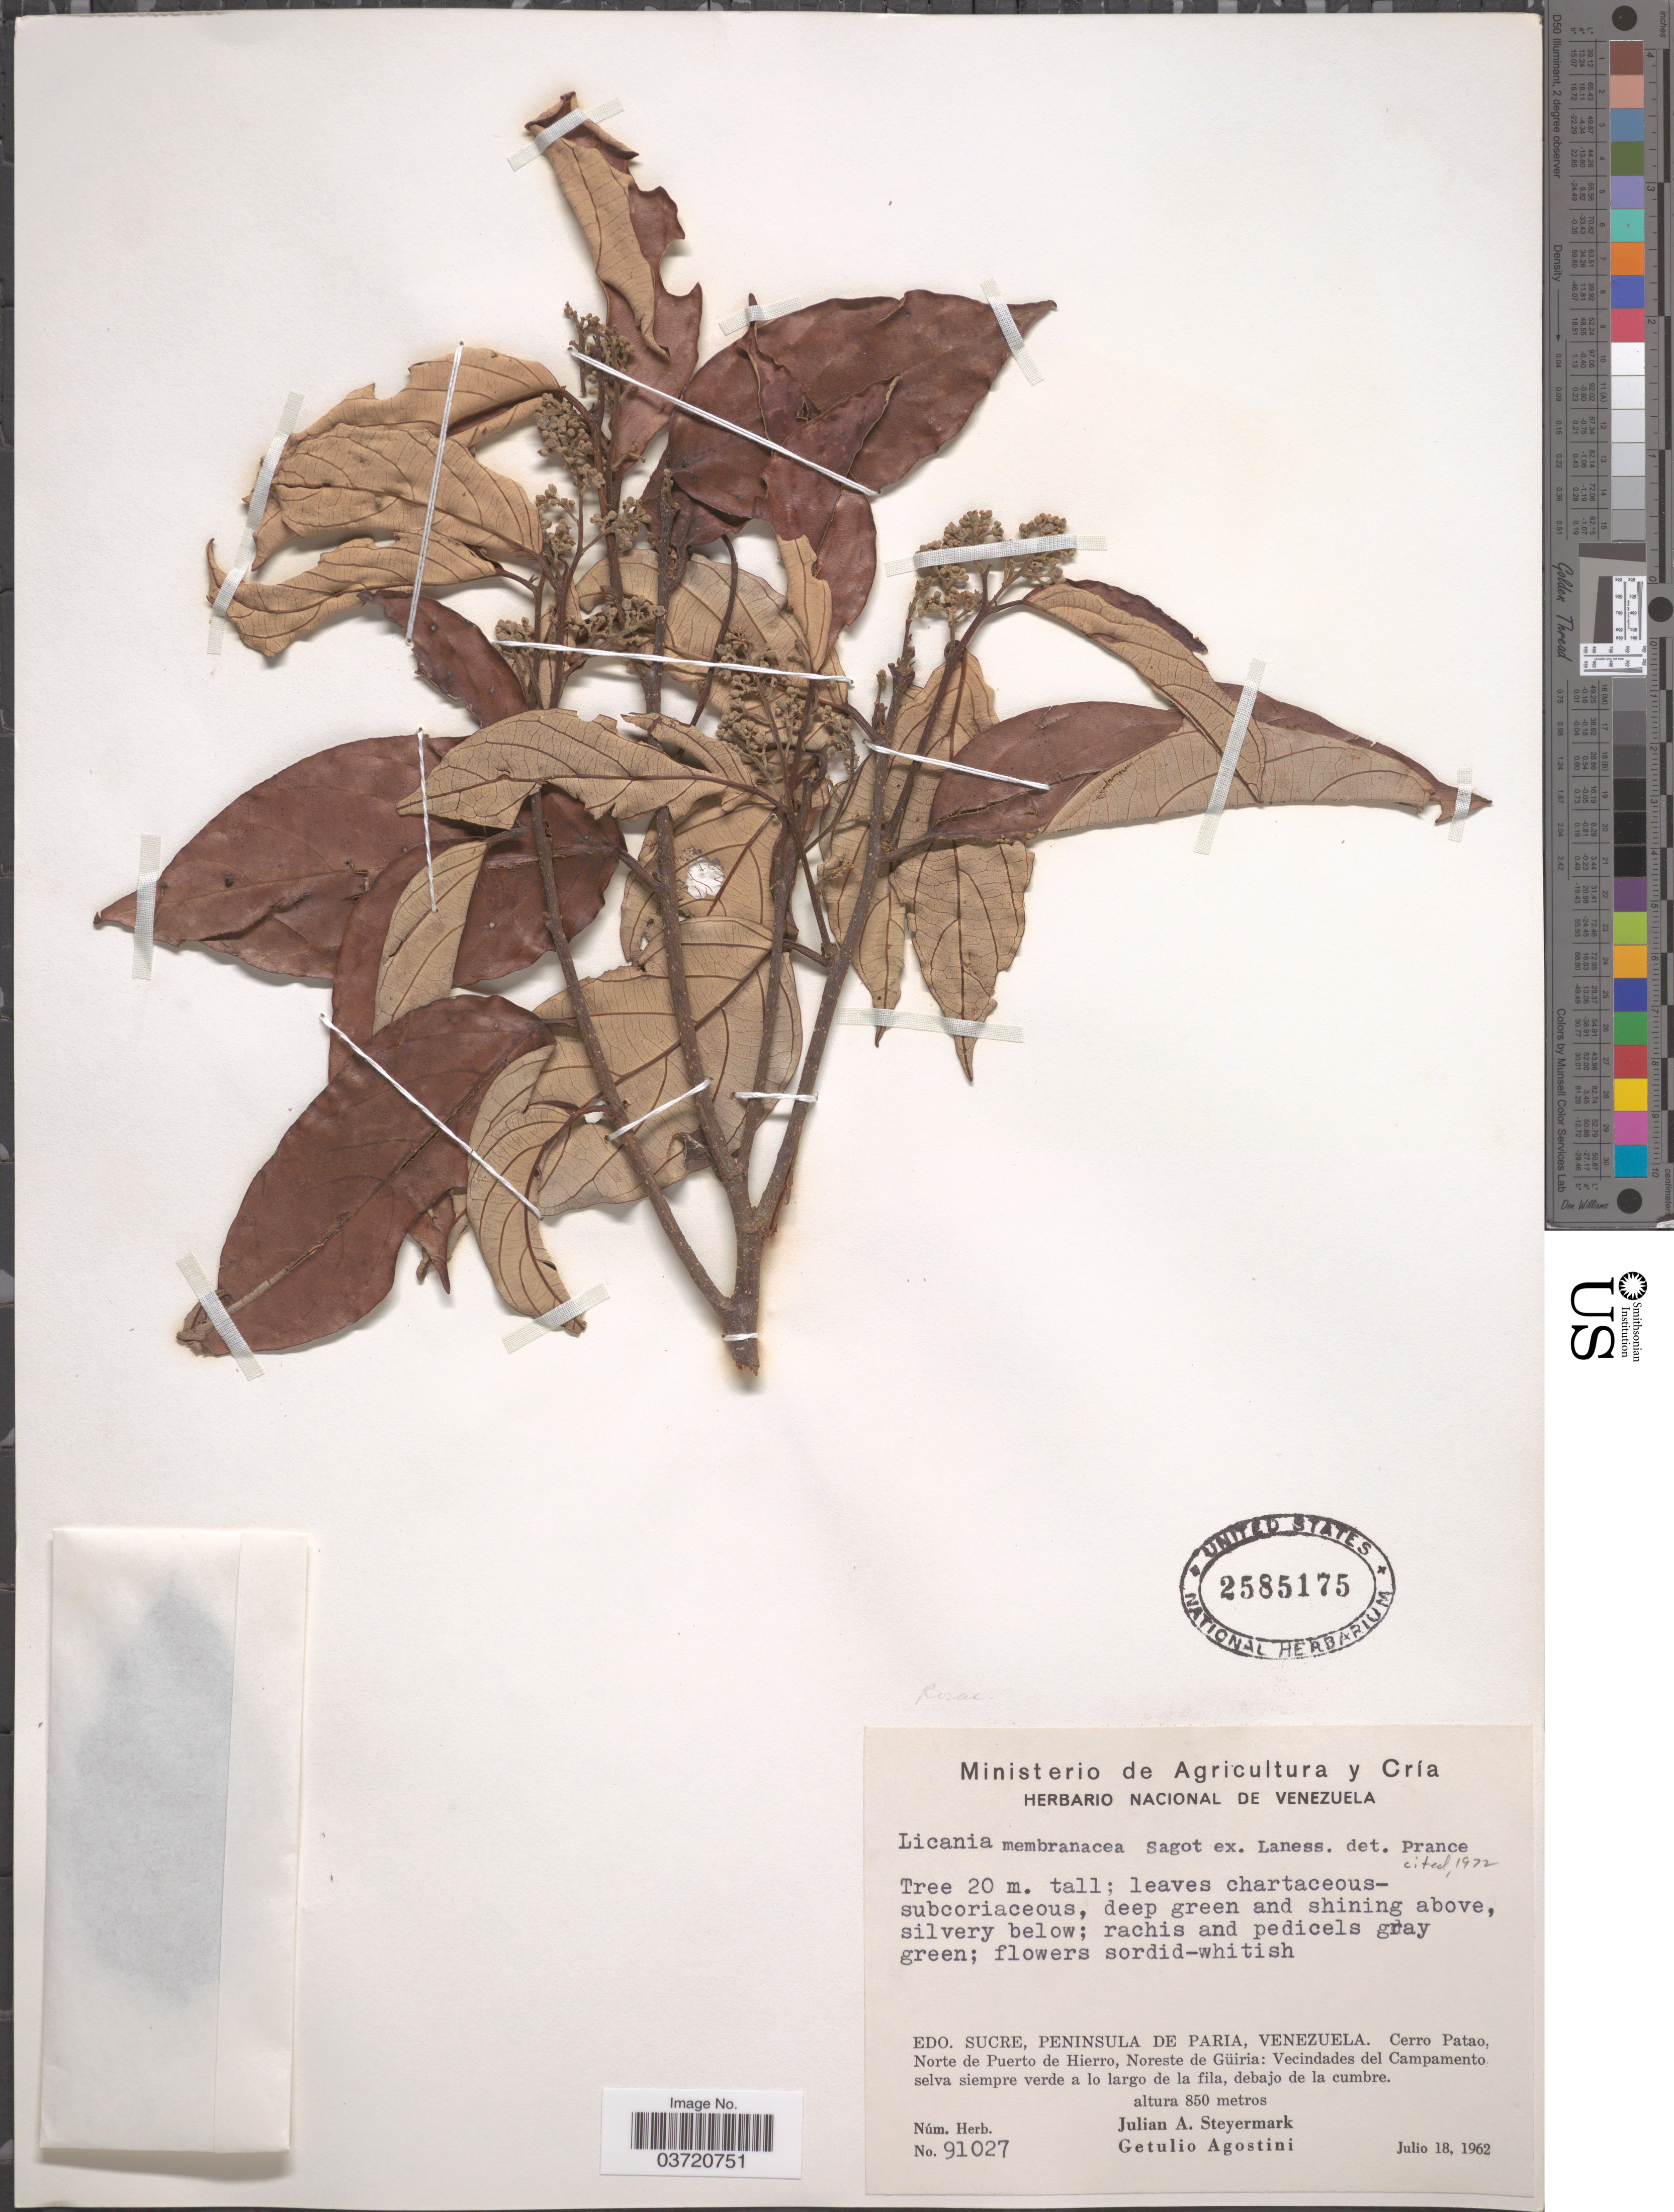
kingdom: Plantae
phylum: Tracheophyta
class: Magnoliopsida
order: Malpighiales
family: Chrysobalanaceae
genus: Licania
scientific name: Licania membranacea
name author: Sagot ex Laness.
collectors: J. Steyermark & G. Agostini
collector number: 91027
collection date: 1962-07-18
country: Venezuela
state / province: Sucre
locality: Peninsula de Paria. Cerro Patao, Norte de Puerto de Hierro, Noreste de Güiria: Vecindades del Campamento selva siempre verde a lo largo de la fila, debajo de la cumbre.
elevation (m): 850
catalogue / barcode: US 2585175